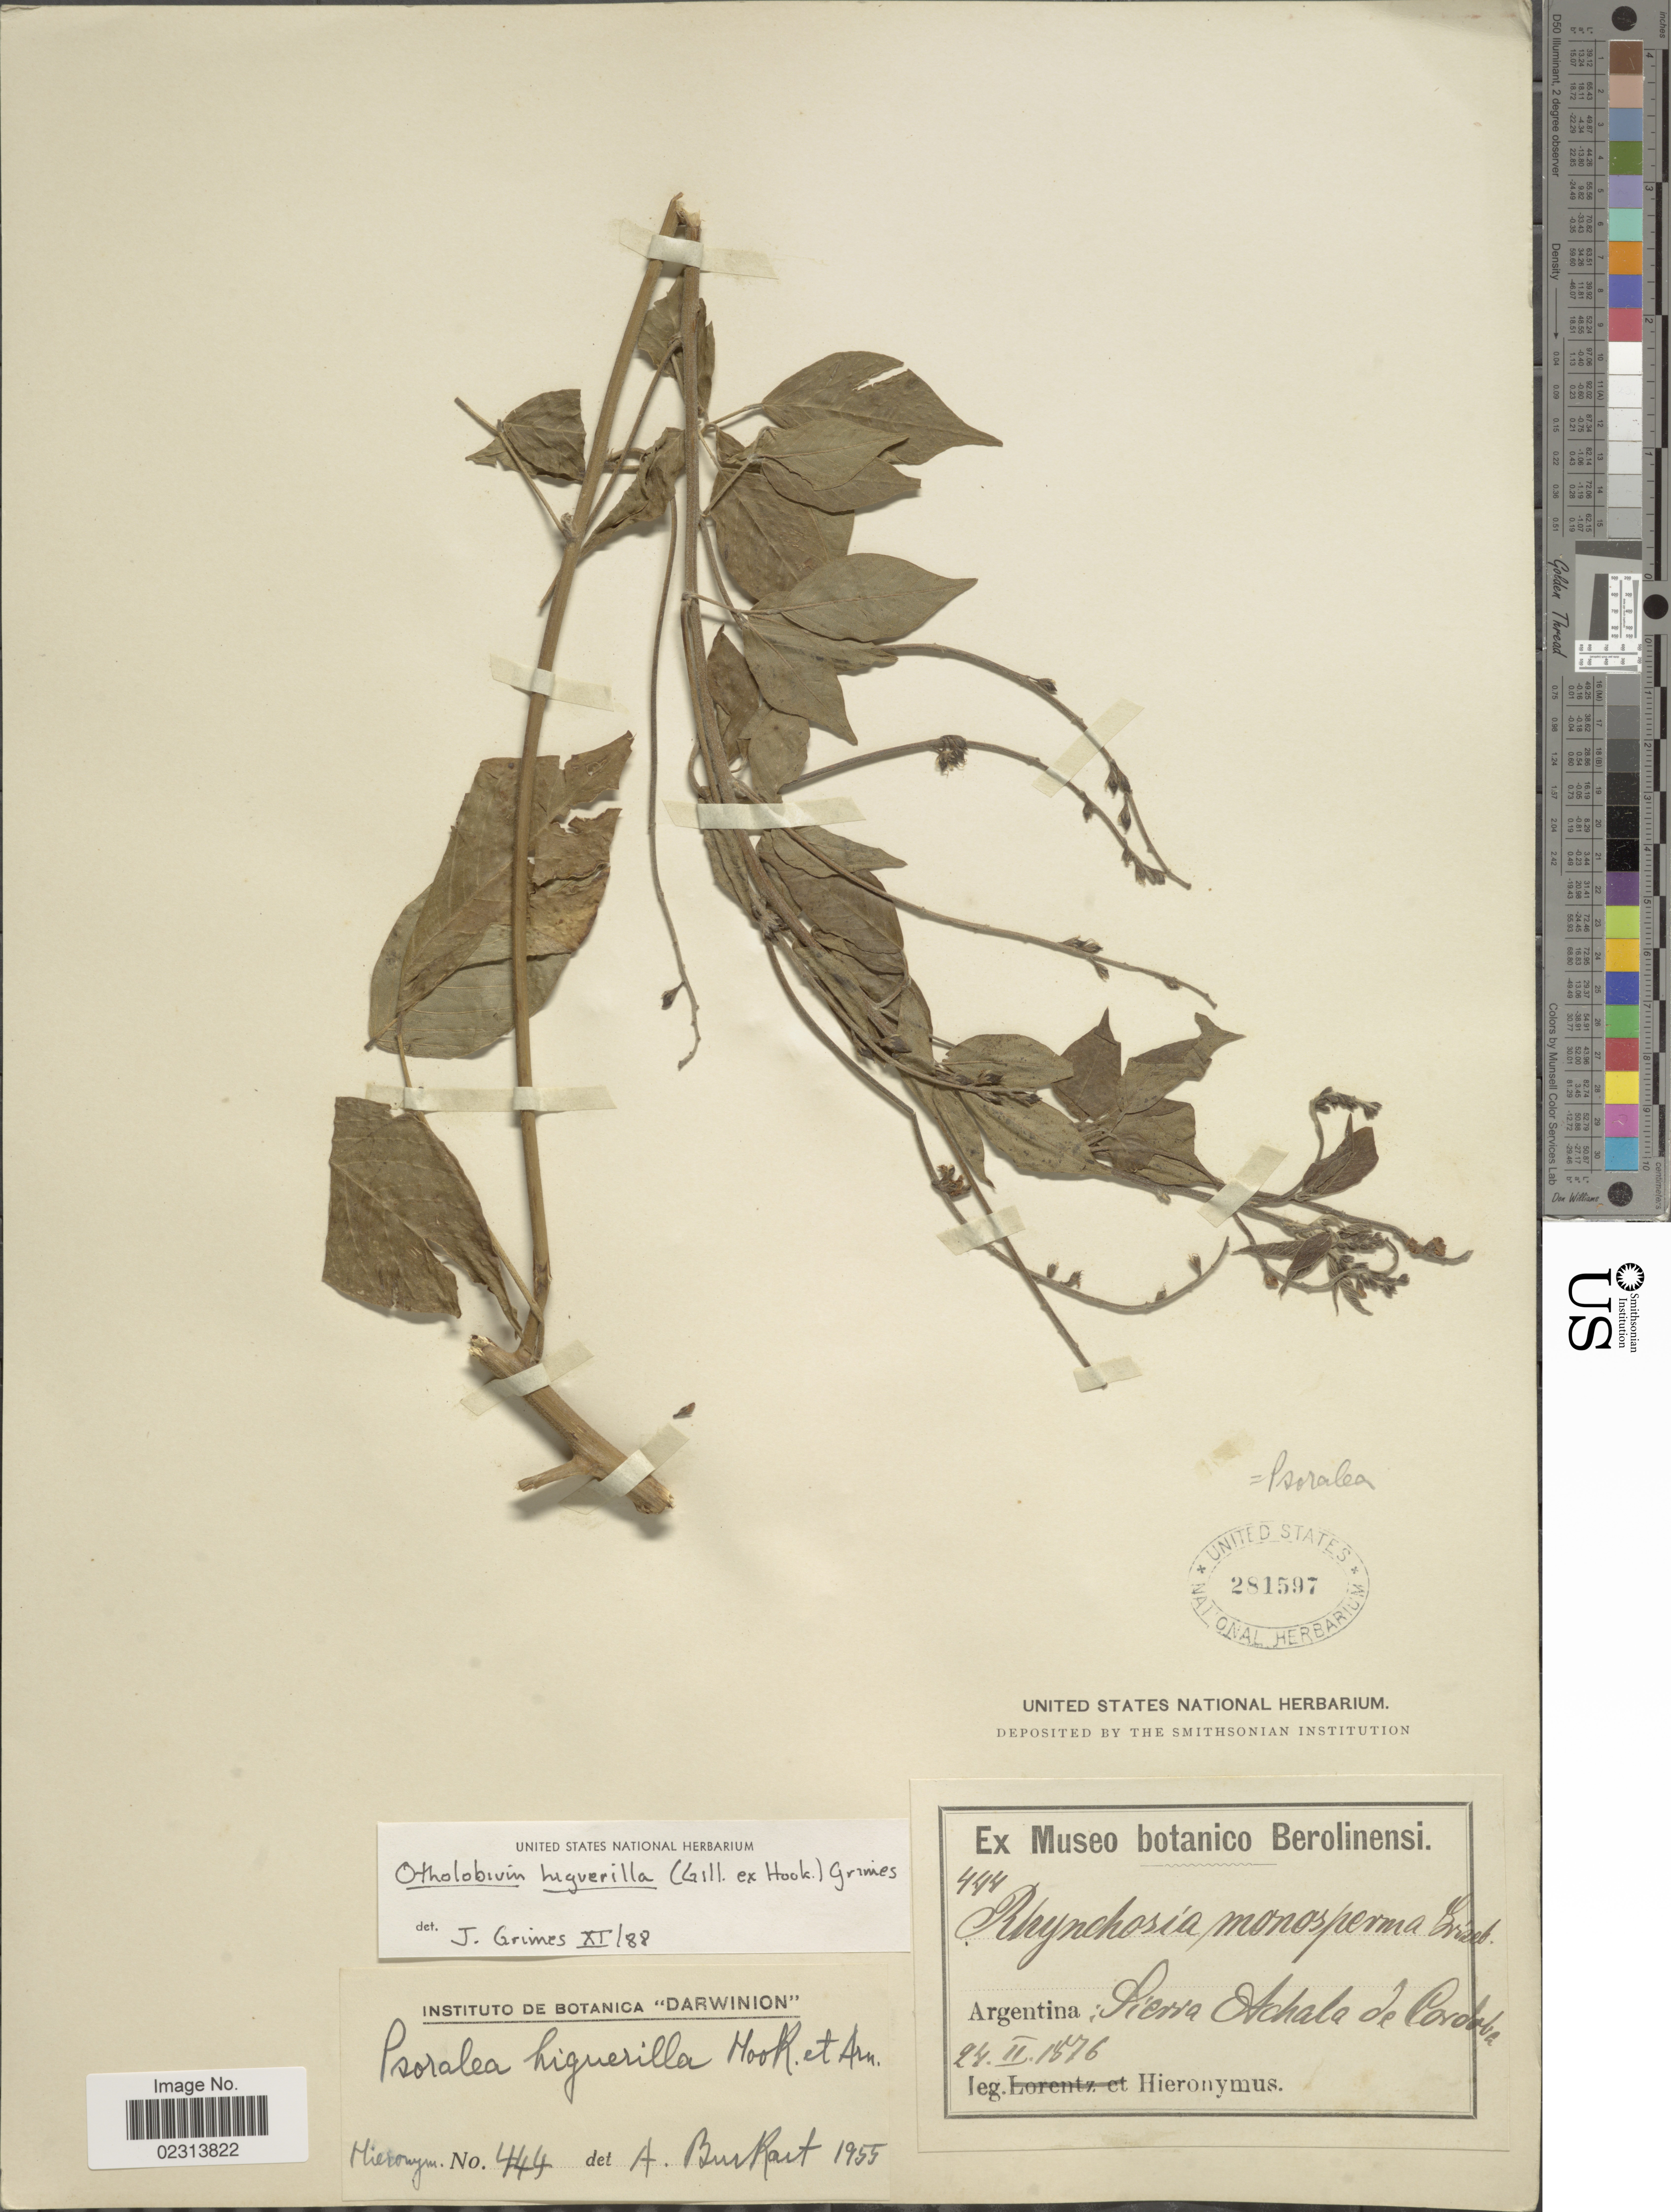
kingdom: Plantae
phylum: Tracheophyta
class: Magnoliopsida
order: Fabales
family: Fabaceae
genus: Otholobium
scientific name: Otholobium higuerilla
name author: (Gillies ex Hook.) J.W. Grimes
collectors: -. Hieronymus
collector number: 444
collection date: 1876-02-24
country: Argentina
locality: Sierra Achala de Cordoba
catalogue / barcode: US 281597